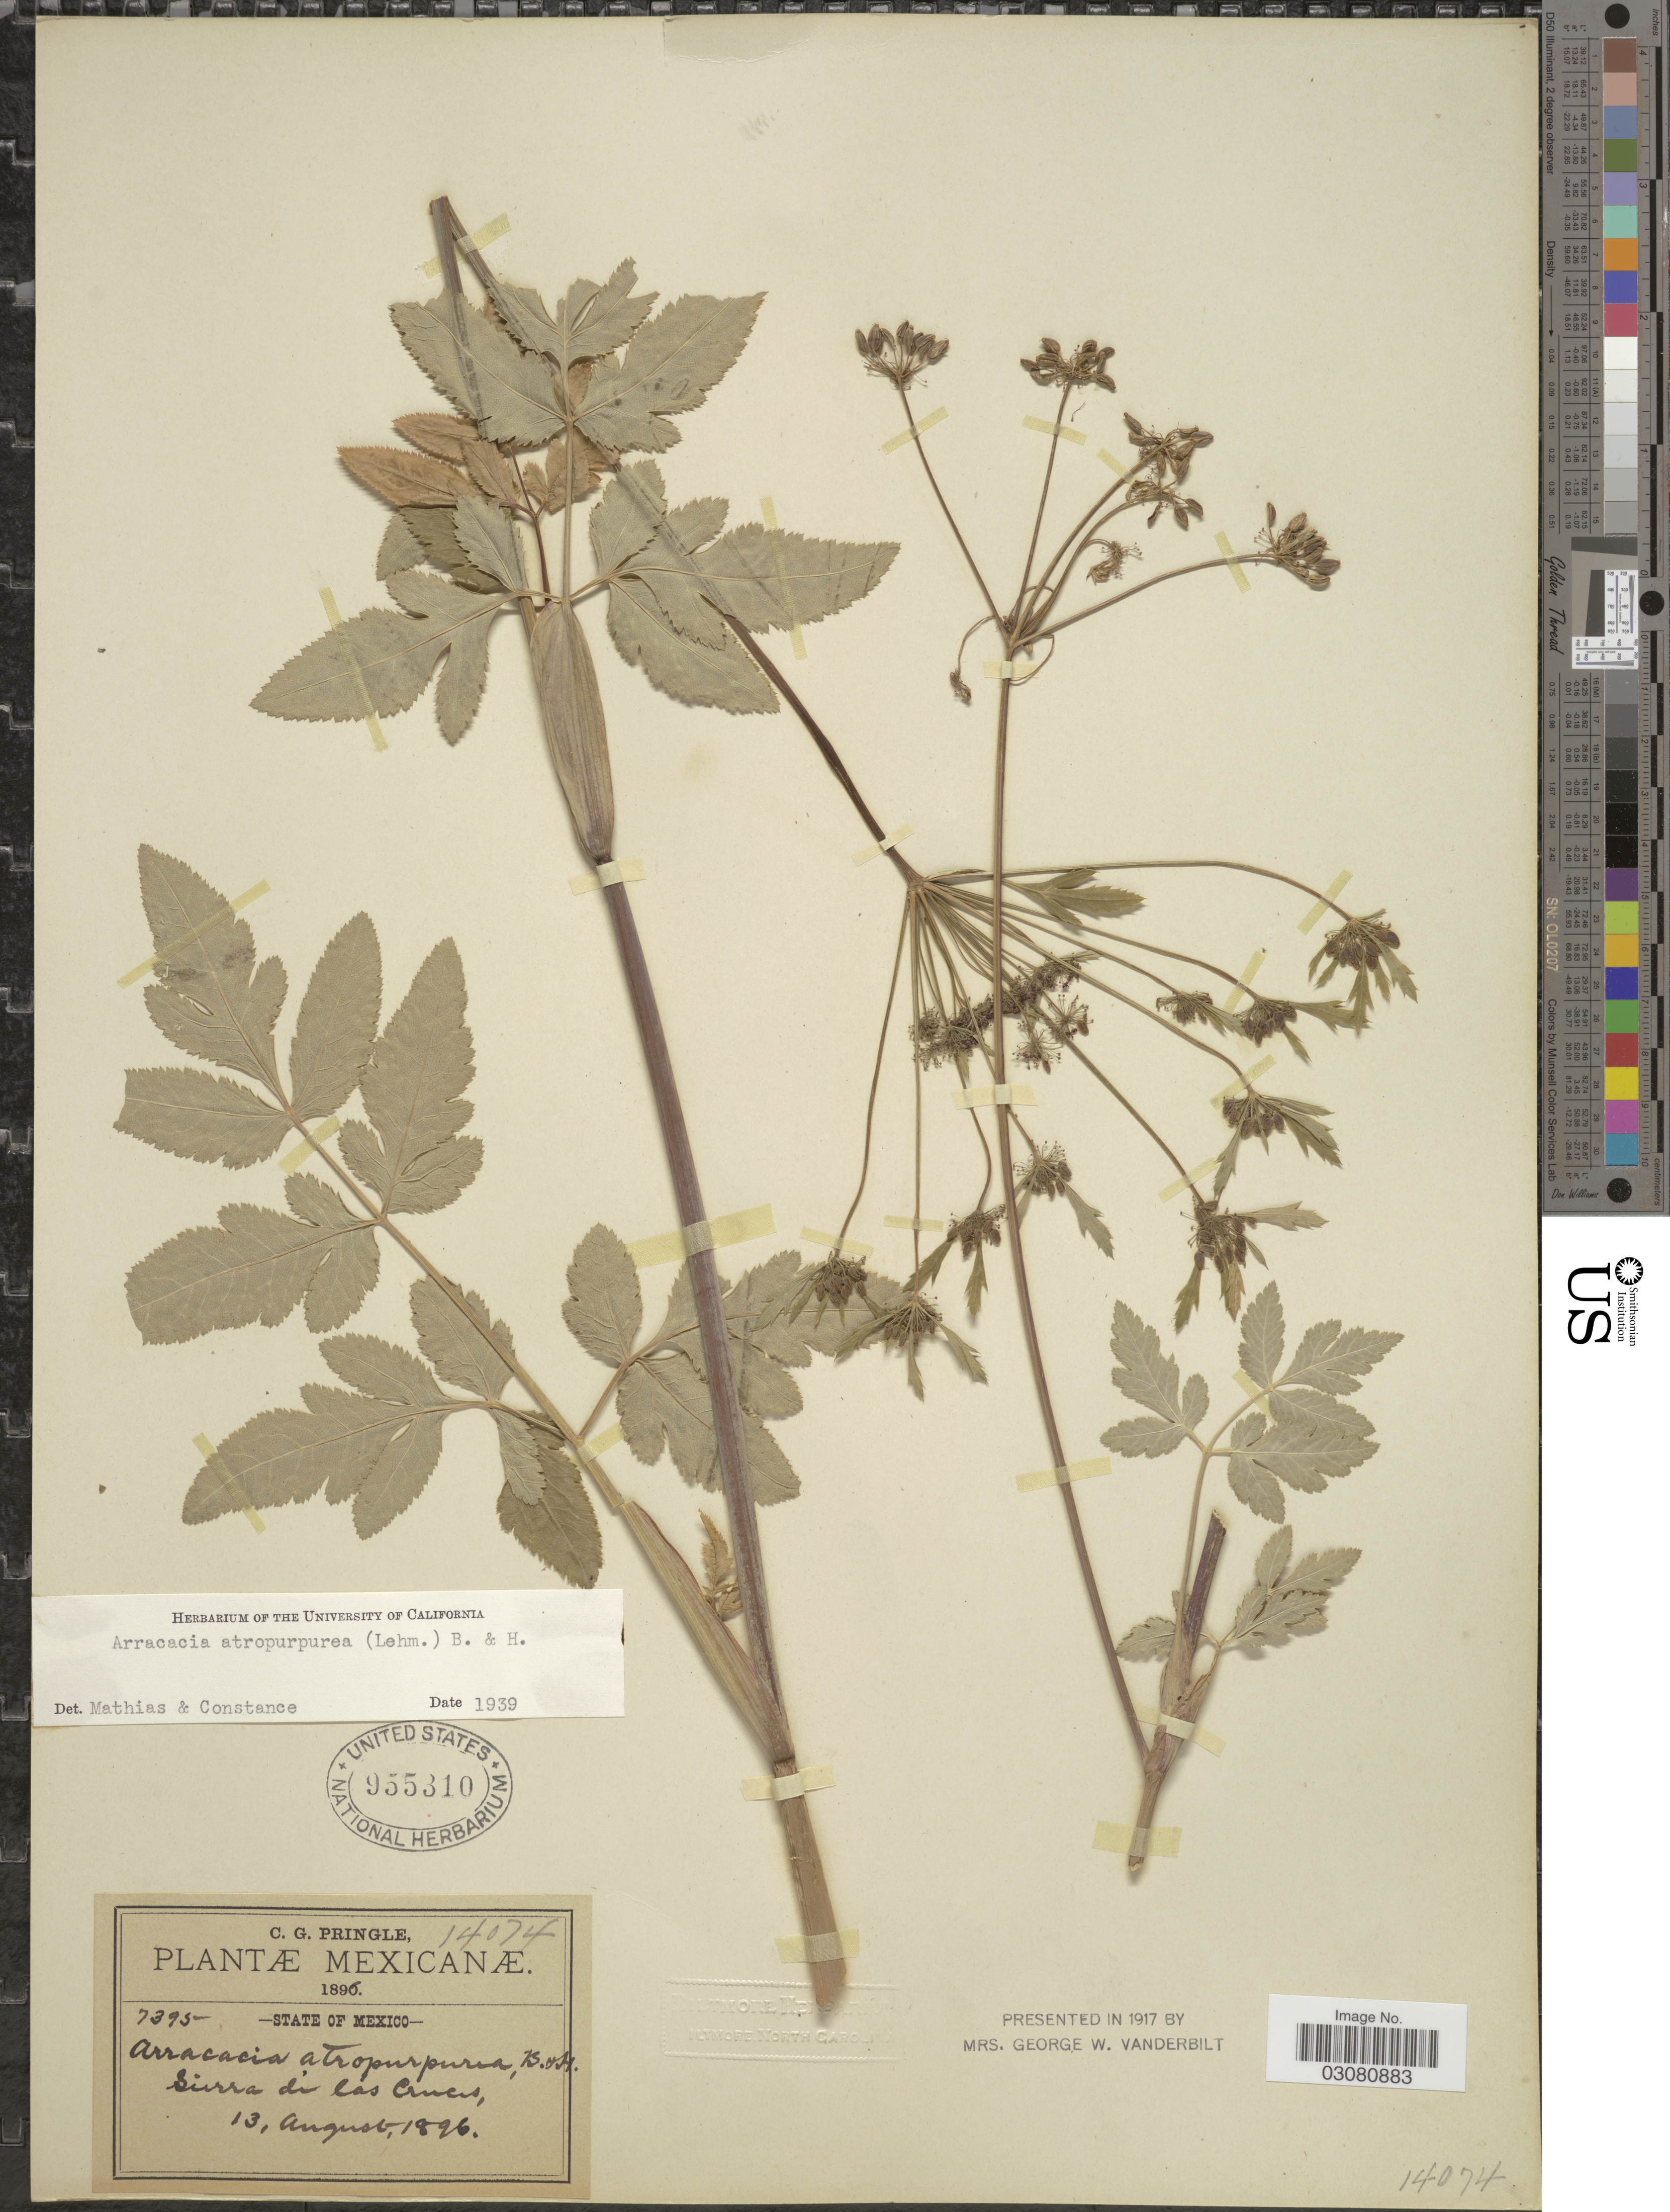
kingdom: Plantae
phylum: Tracheophyta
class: Magnoliopsida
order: Apiales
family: Apiaceae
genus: Arracacia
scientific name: Arracacia atropurpurea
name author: (Lehm.) Benth. & Hook. f. ex Hemsl.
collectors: C. G. Pringle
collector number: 7395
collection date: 1896-08-13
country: Mexico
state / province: México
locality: Sierra de las Cruces.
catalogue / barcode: US 955310